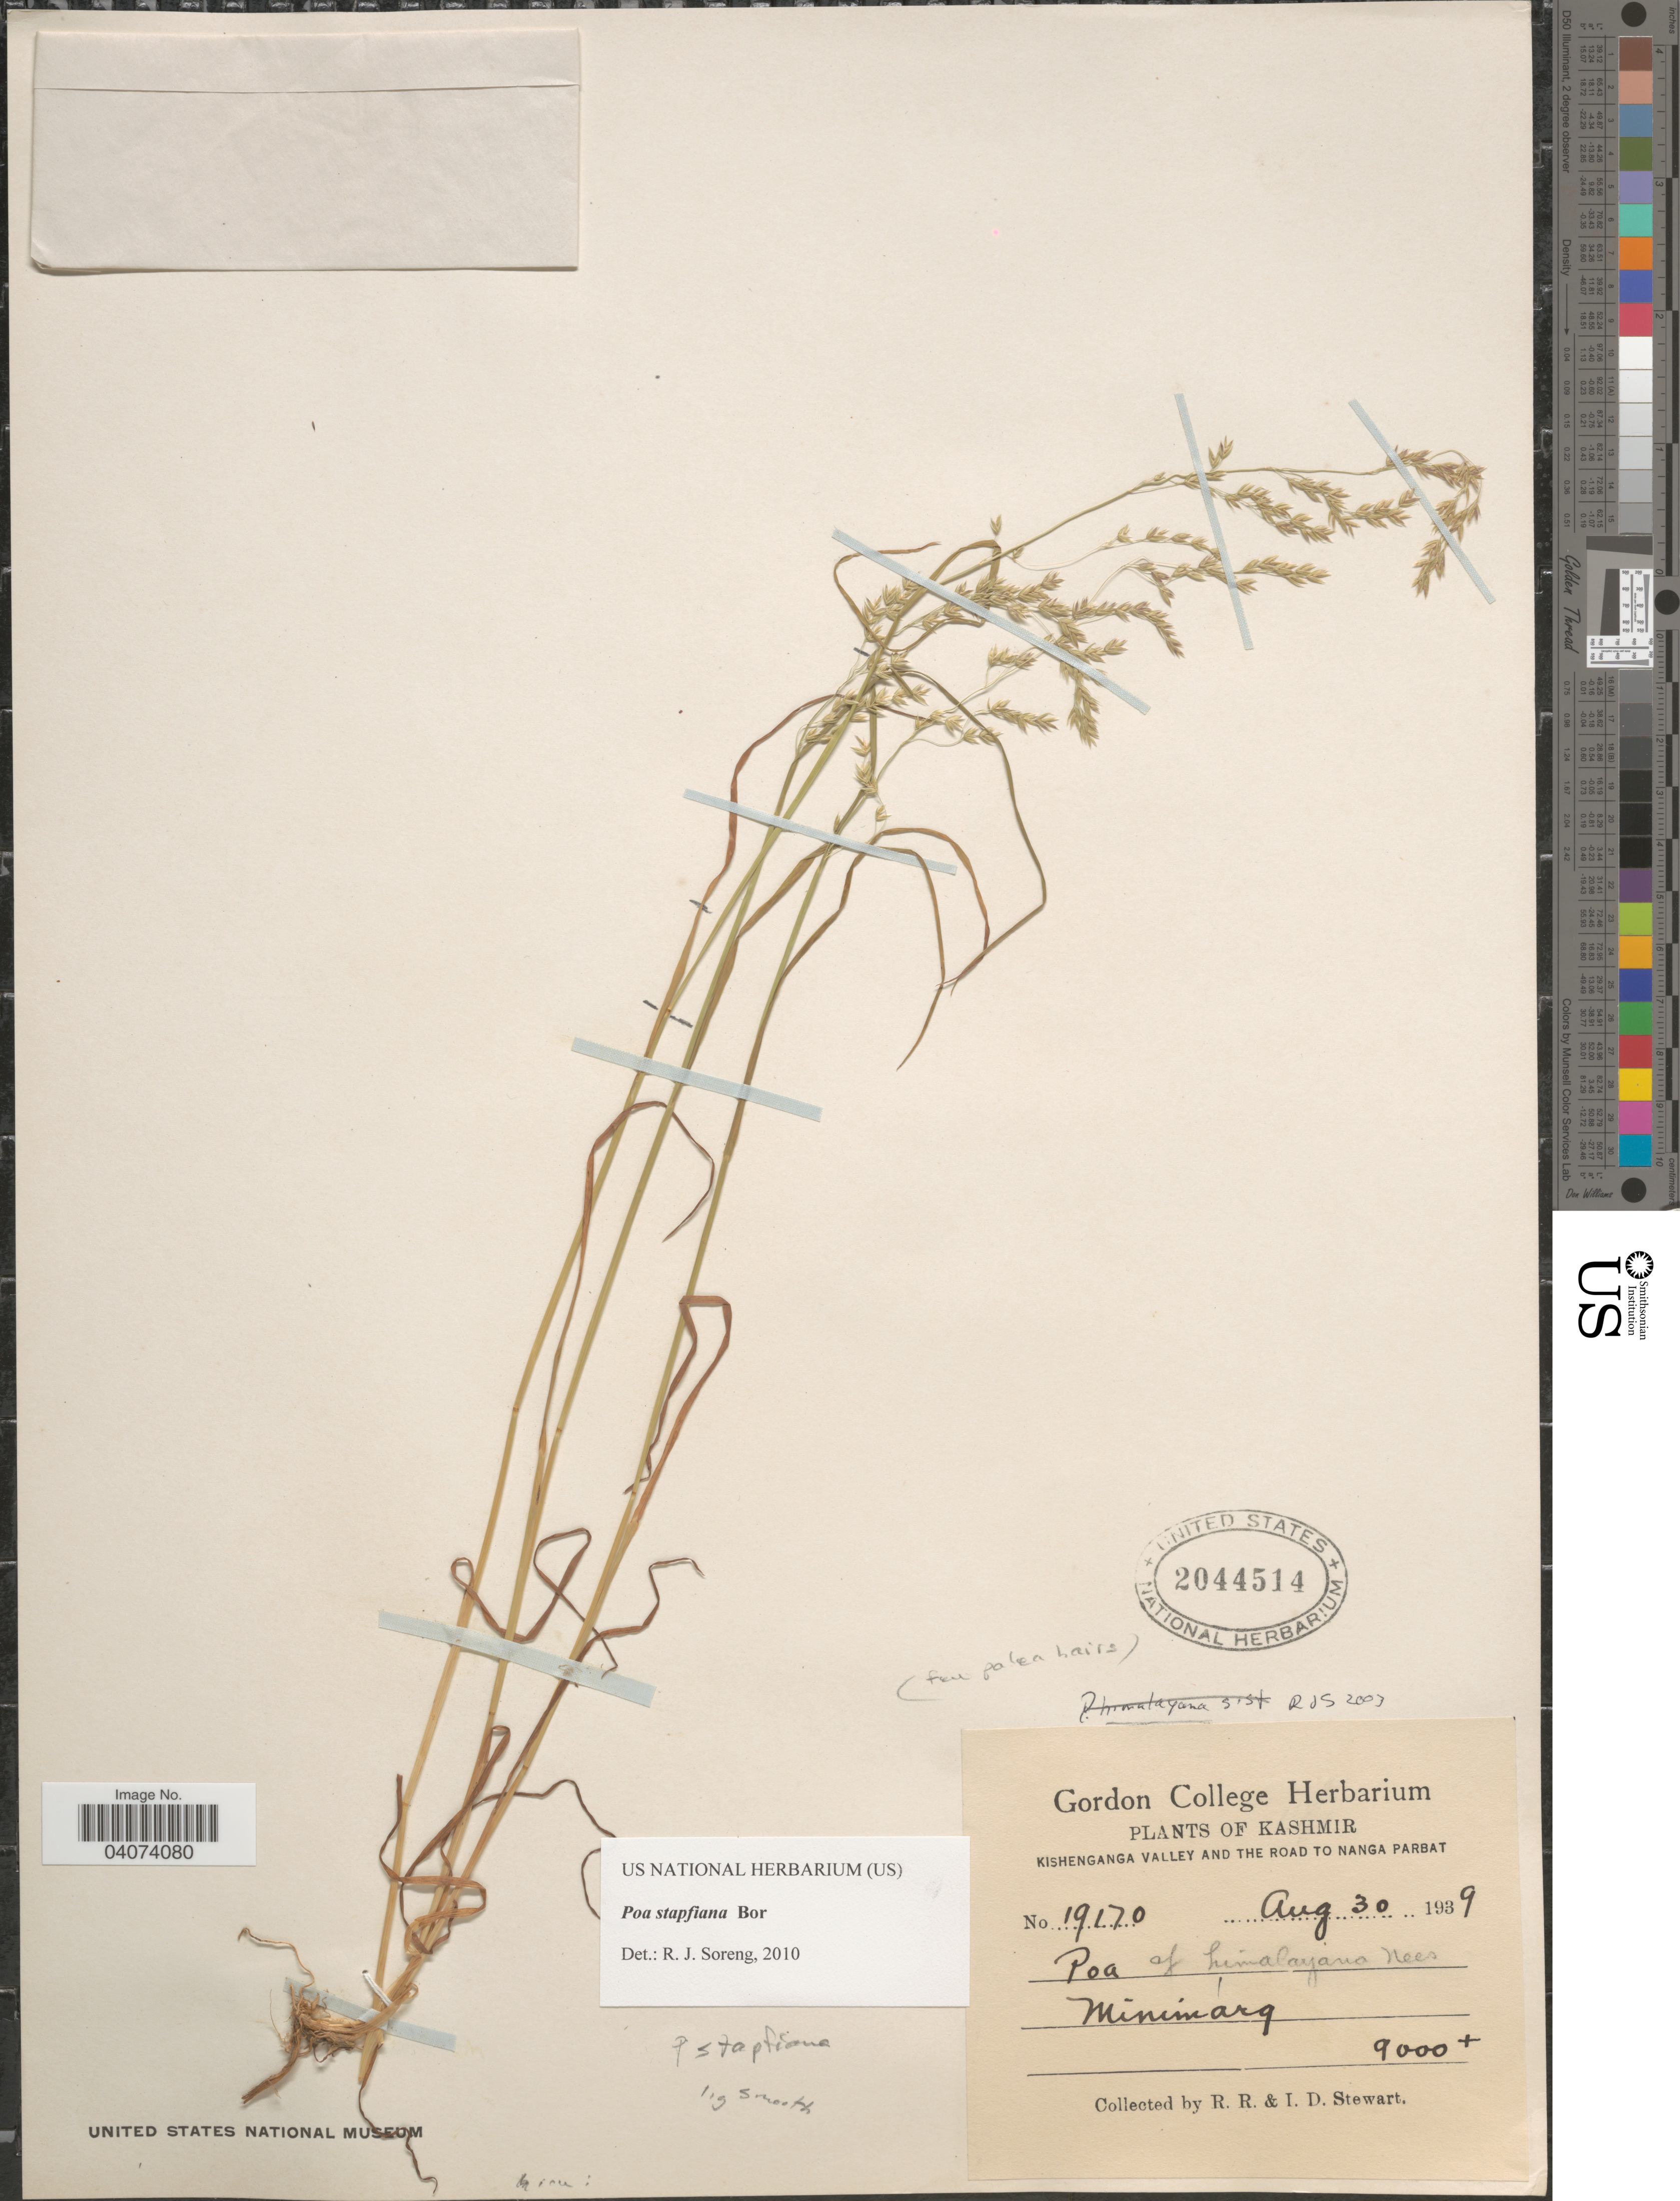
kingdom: Plantae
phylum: Tracheophyta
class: Liliopsida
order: Poales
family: Poaceae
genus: Poa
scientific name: Poa sterilis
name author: M. Bieb.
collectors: R. Stewart & I. Stewart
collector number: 19170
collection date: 1939-08-30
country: India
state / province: Jammu and Kashmir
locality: Kashmir. Kishenganga Valley and the Road to Nanga Parbat. Minimarg.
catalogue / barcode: US 2044514